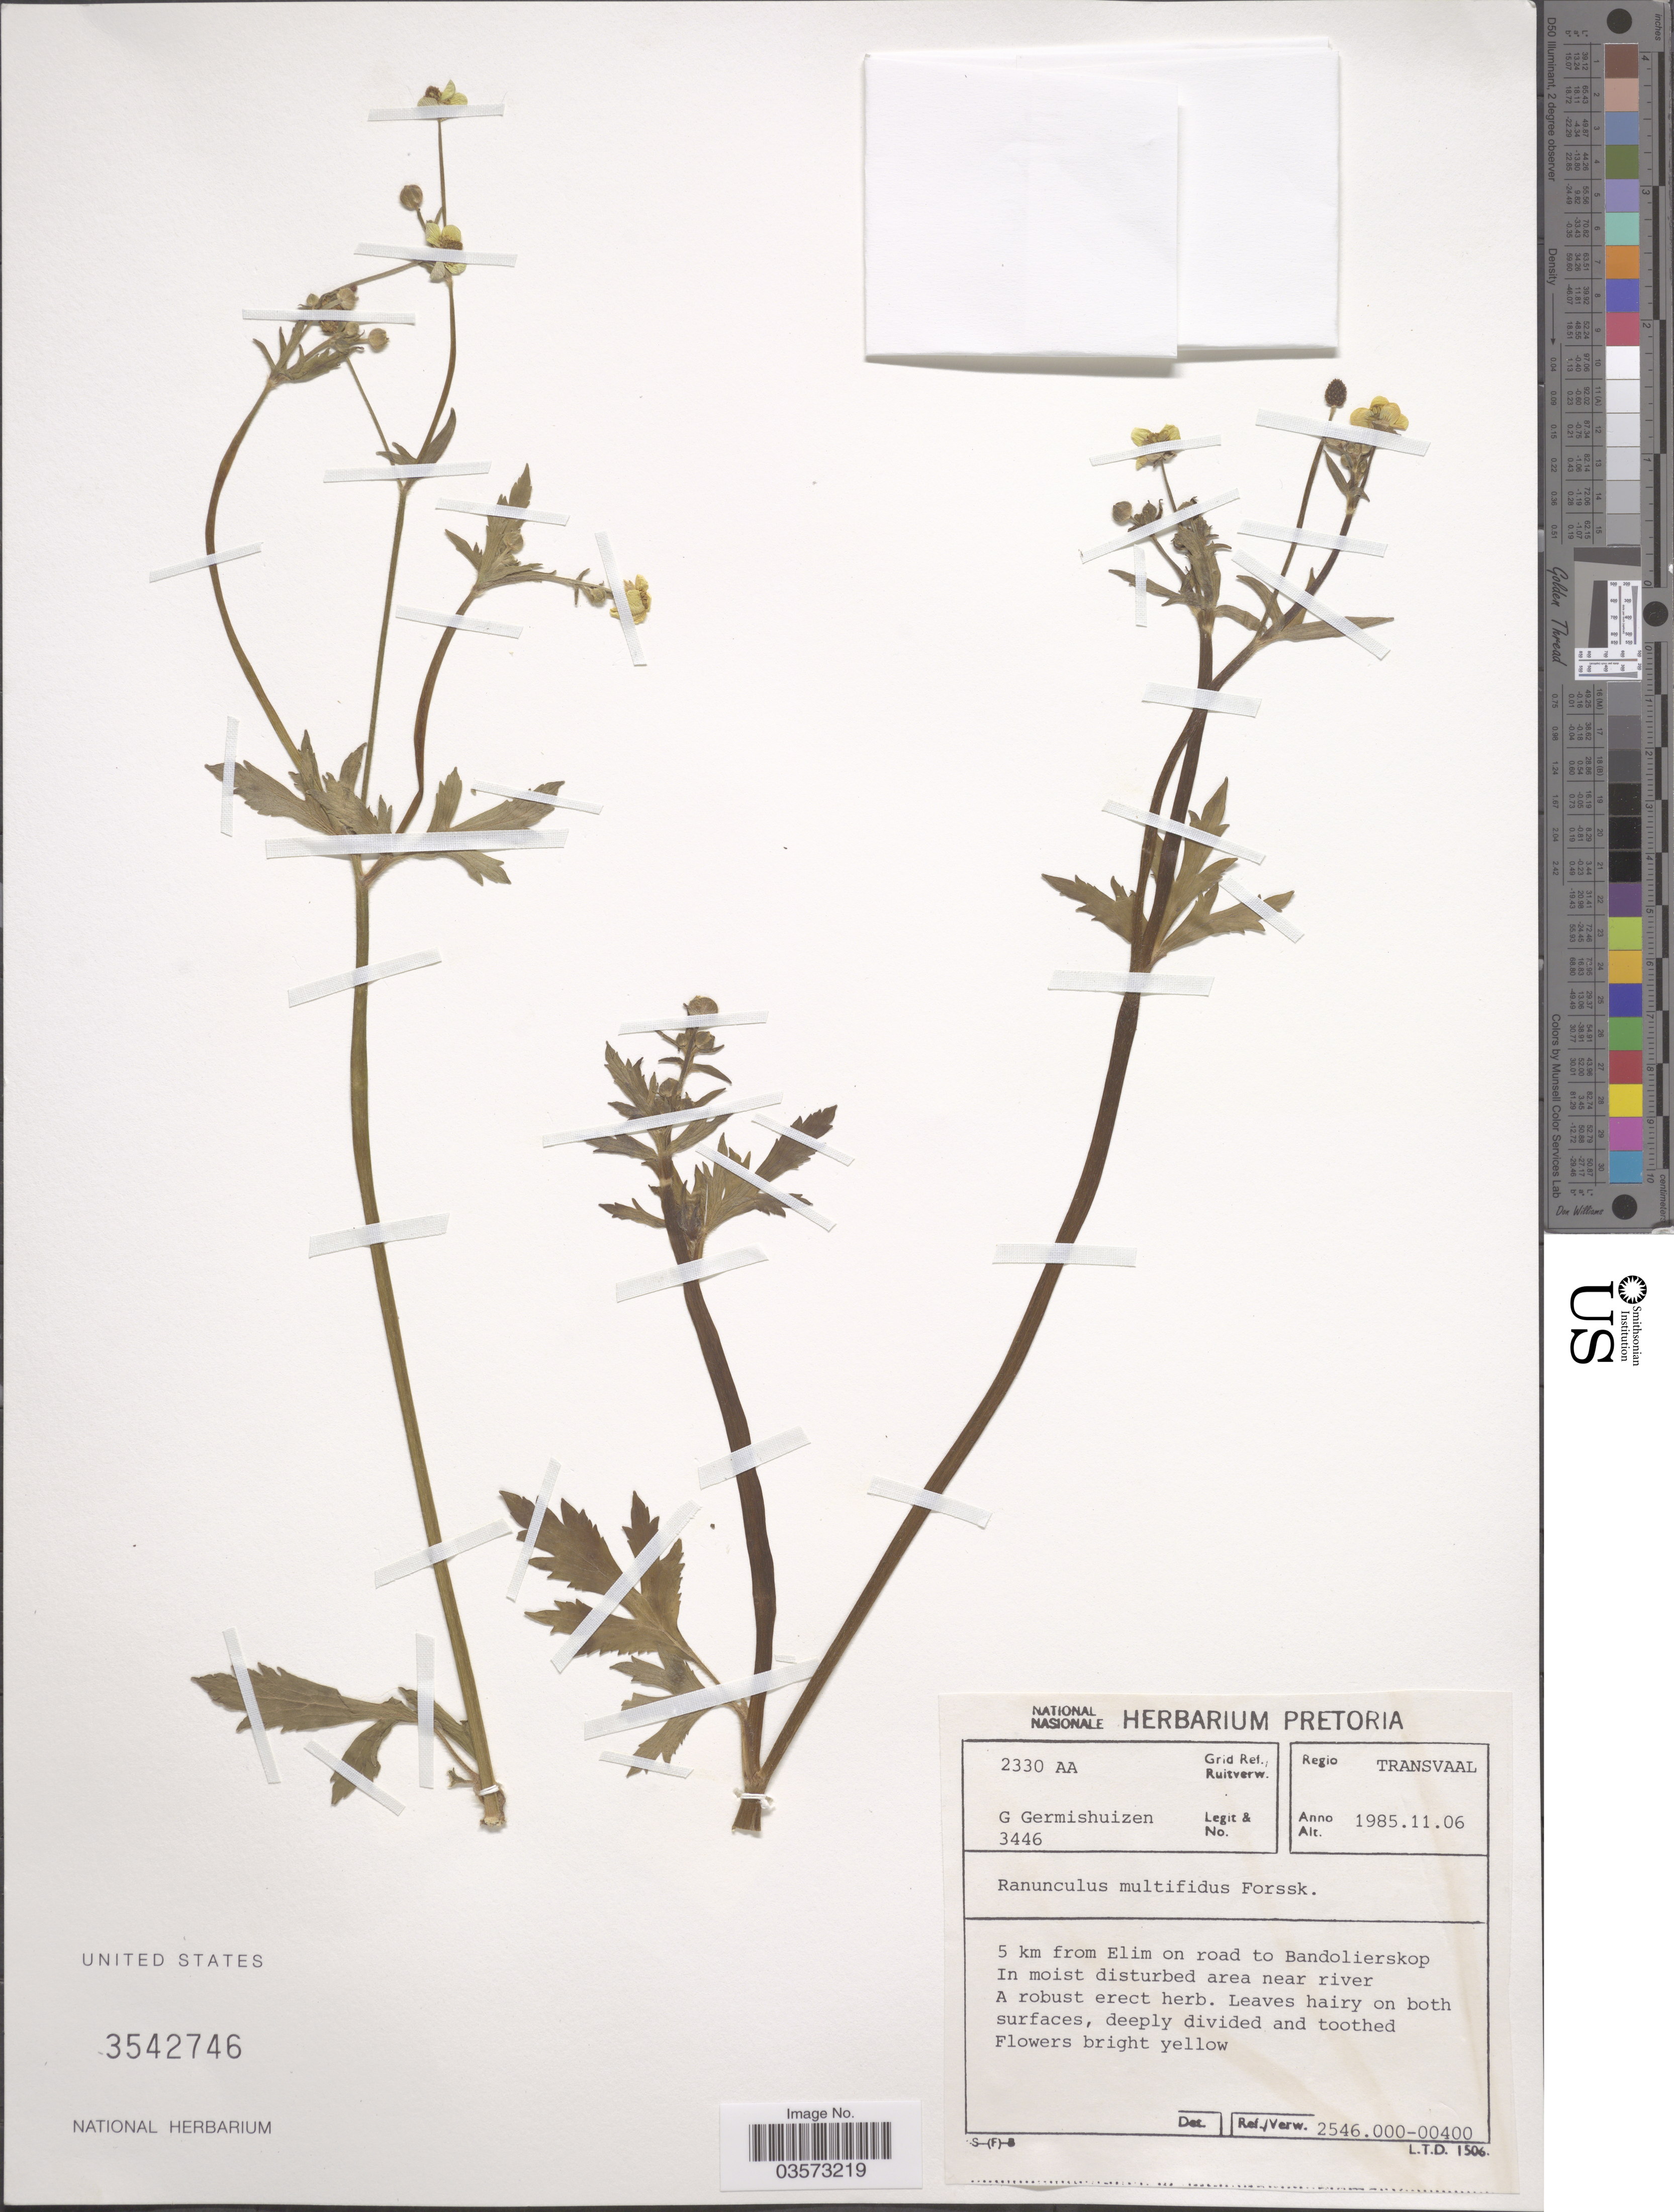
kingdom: Plantae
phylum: Tracheophyta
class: Magnoliopsida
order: Ranunculales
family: Ranunculaceae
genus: Ranunculus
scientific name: Ranunculus multifidus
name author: Forssk.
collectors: G. Germishuizen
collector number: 3446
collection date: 1985-11-06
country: South Africa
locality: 2330 AA Grid Ref./ Ruiterverw. Regio Transvaal. 5 km from Elim on road to Bandolierskop. In moist disturbed area near river.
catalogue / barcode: US 3542746